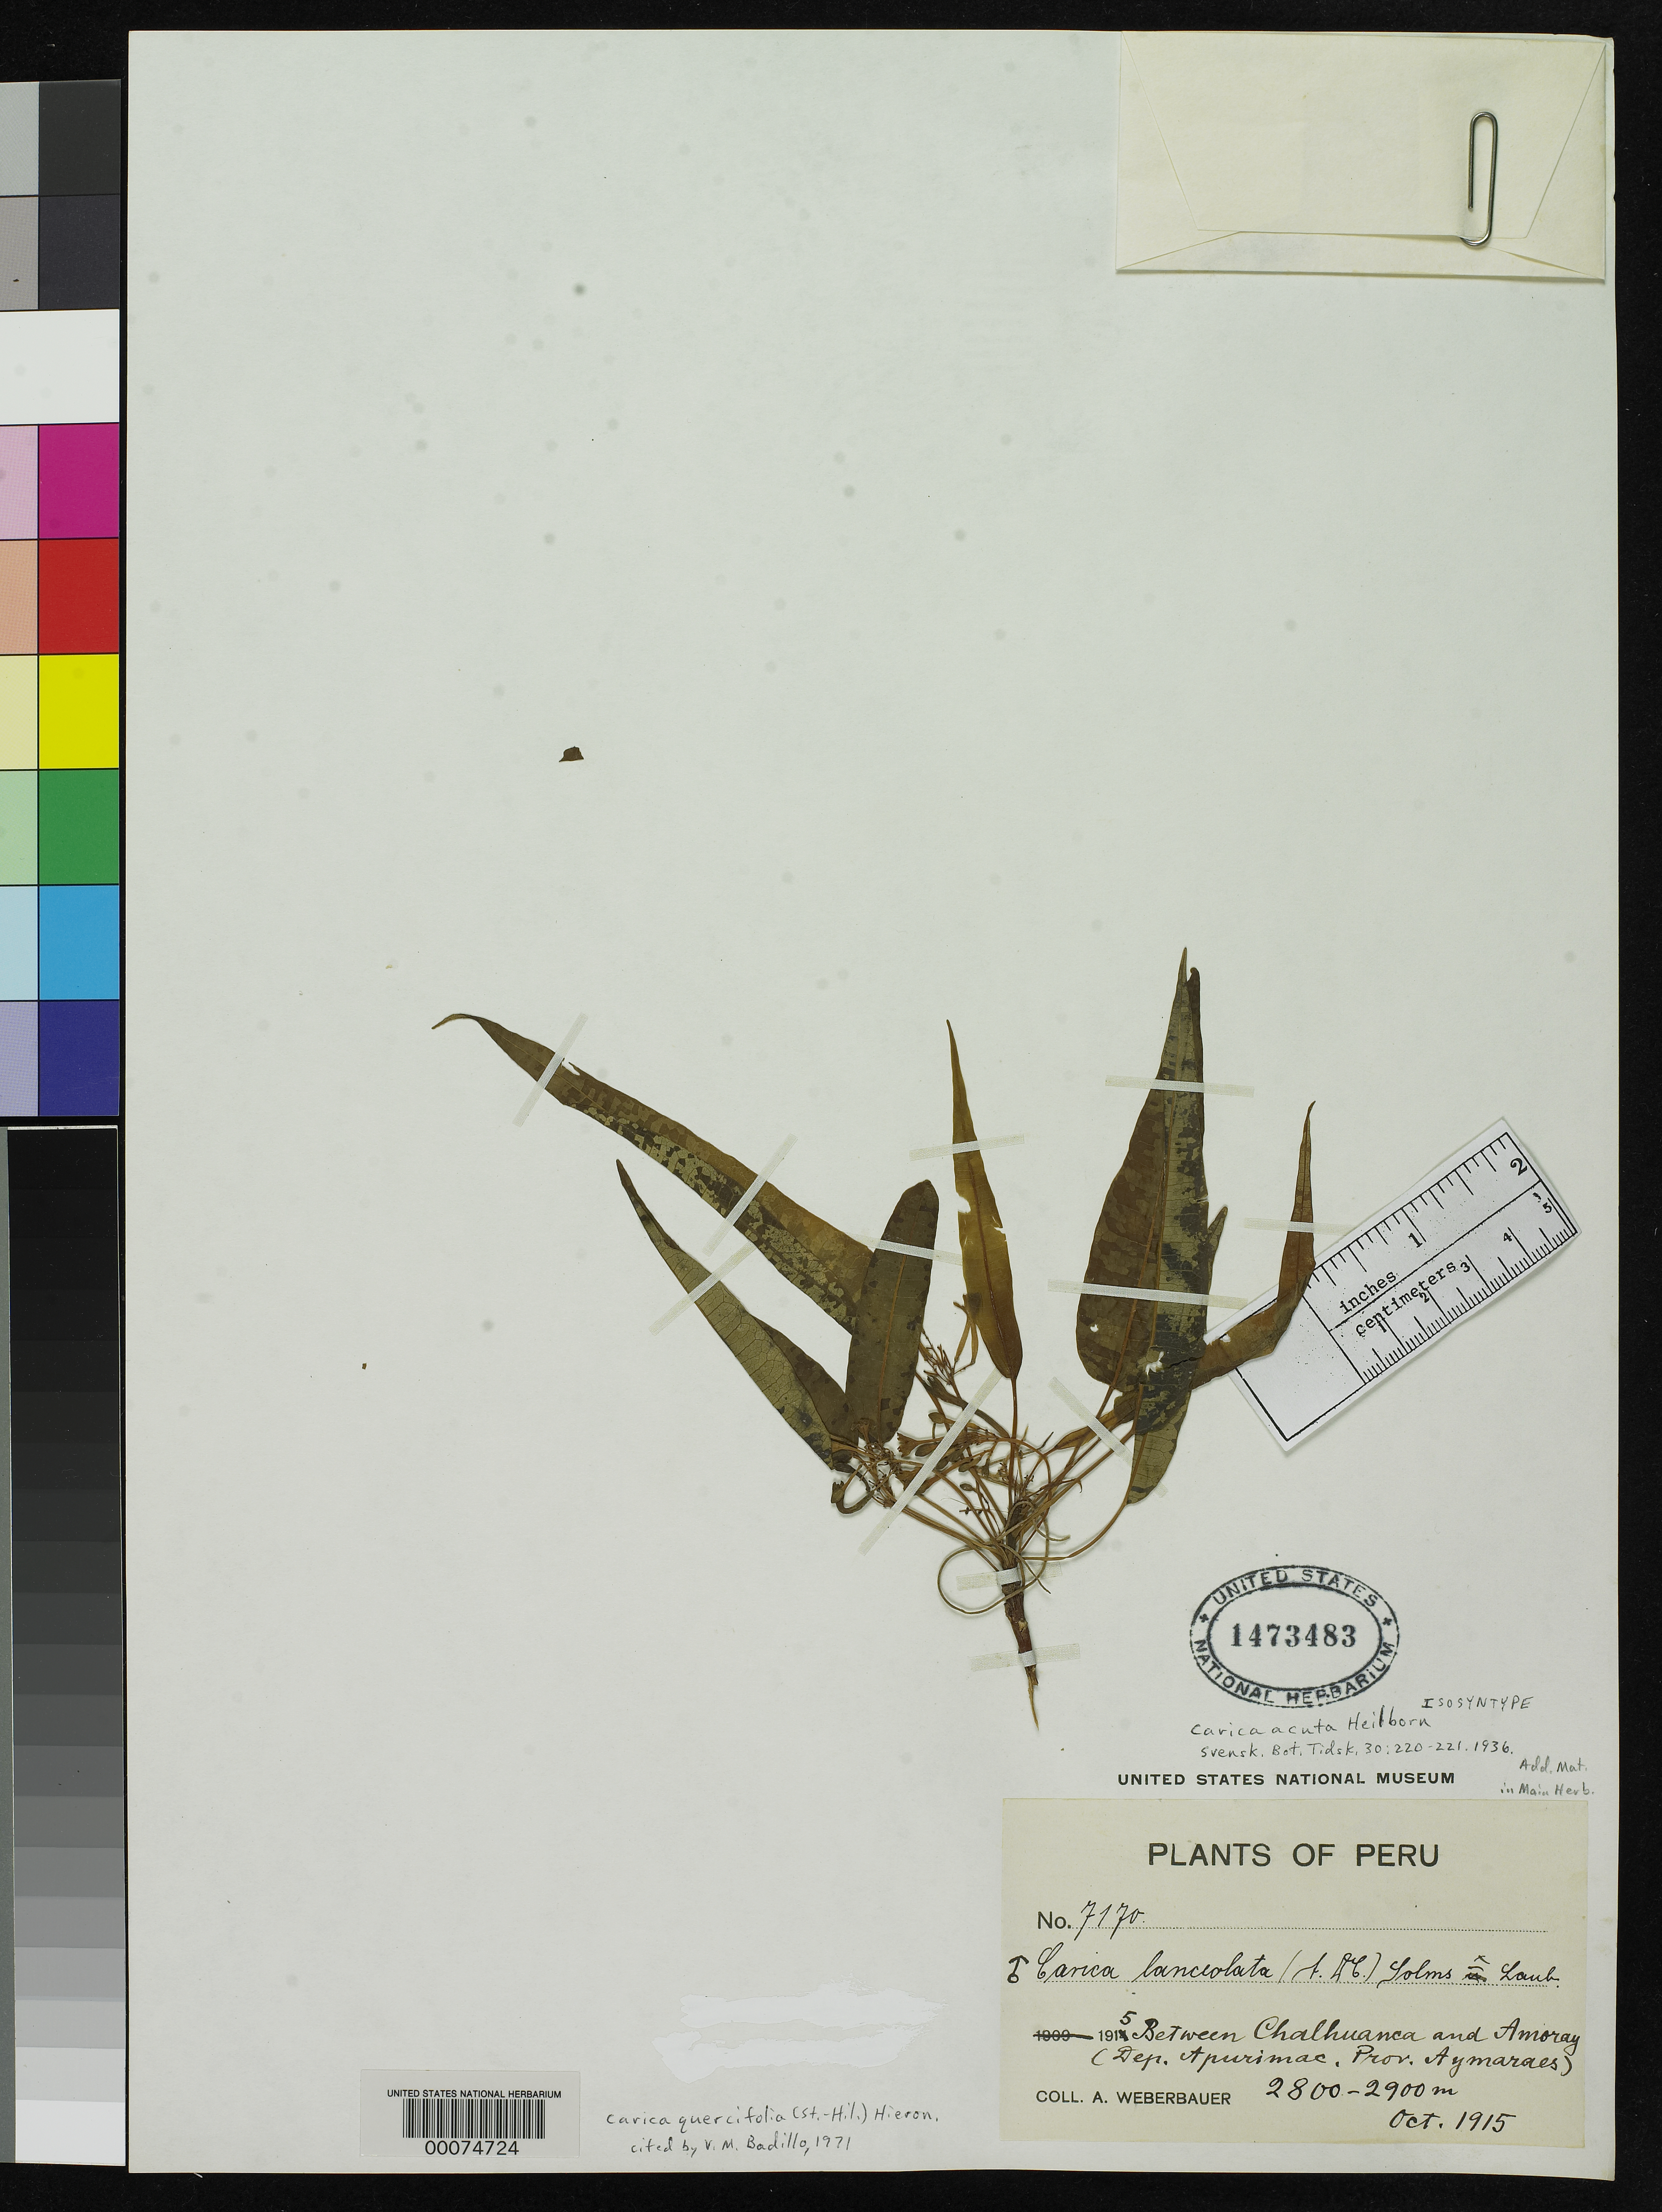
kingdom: Plantae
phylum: Tracheophyta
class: Magnoliopsida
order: Brassicales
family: Caricaceae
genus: Carica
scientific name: Carica acuta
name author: Heilborn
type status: Type Collection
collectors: A. Weberbauer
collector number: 7170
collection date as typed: Oct 1915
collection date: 1915-10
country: Peru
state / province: Apurímac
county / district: Aymaraes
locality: between Chalhuanca and Amoray, Hacienda Cuycuhua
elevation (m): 2800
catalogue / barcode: US 1473483